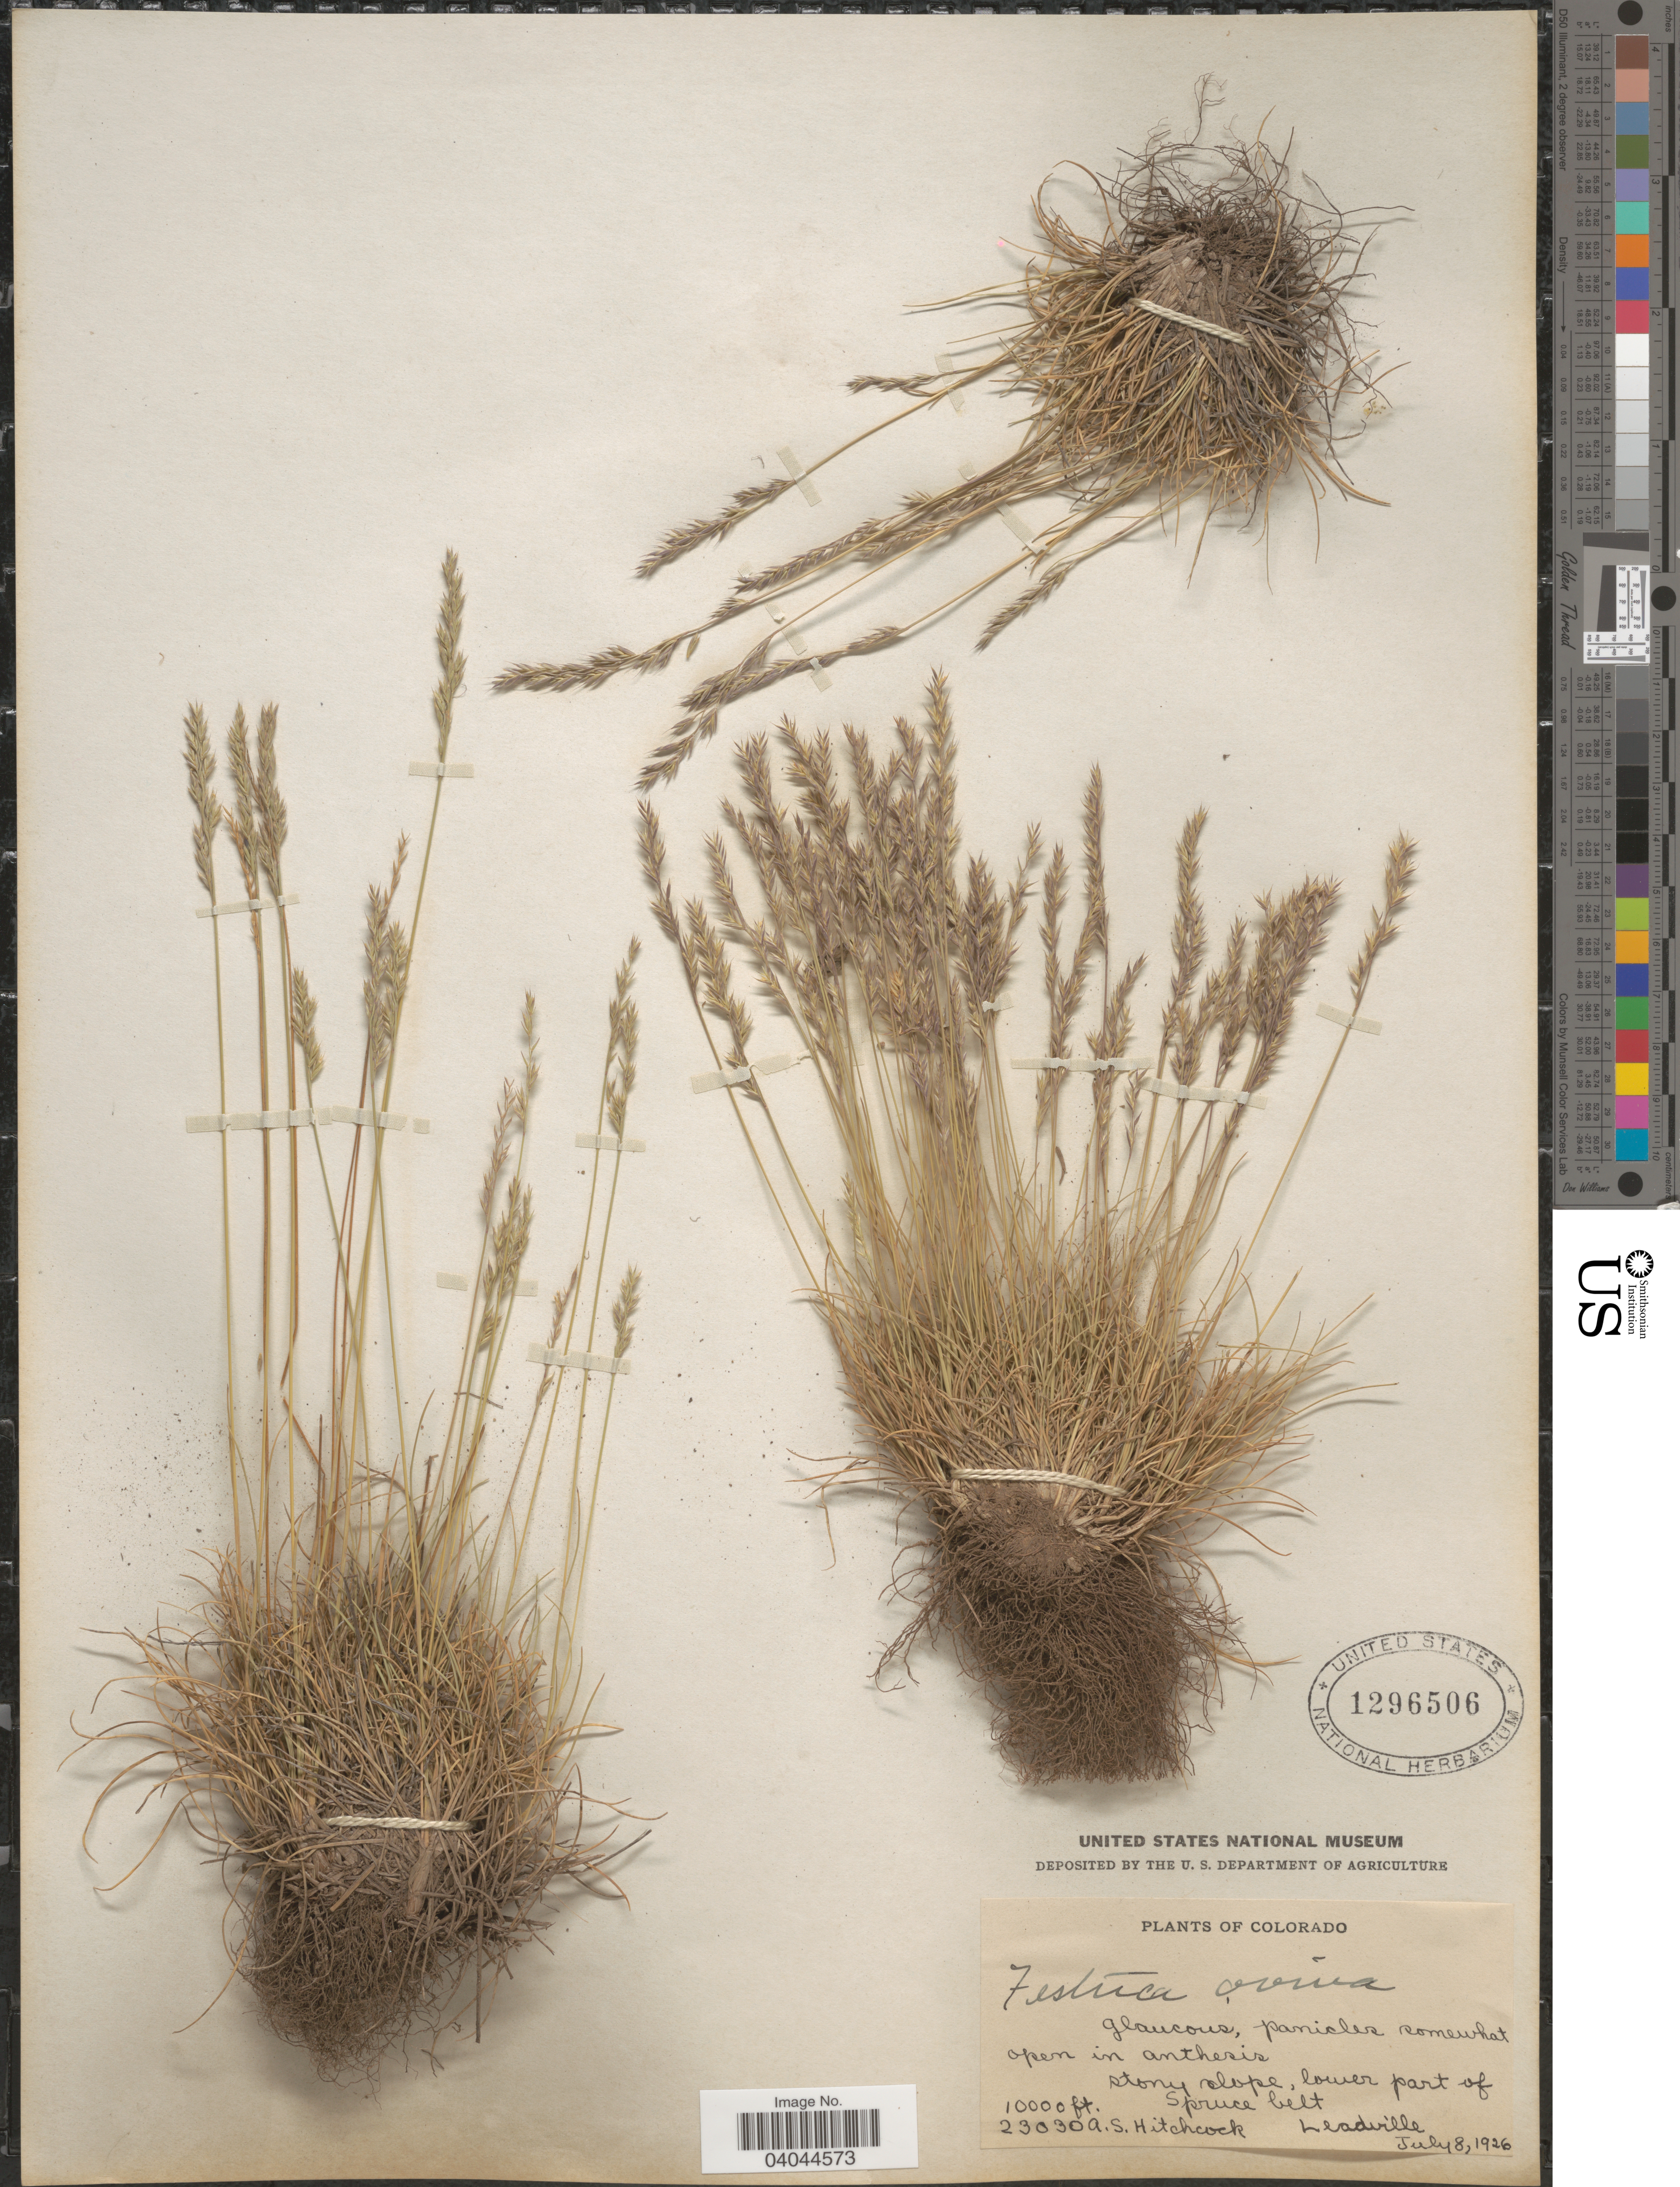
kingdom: Plantae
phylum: Tracheophyta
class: Liliopsida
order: Poales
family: Poaceae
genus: Festuca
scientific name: Festuca ovina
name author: L.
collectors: A. S. Hitchcock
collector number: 23030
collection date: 1926-07-08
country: United States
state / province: Colorado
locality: Stony slope, lower part of Spruce belt. Leadville.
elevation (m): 3048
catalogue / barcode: US 1296506